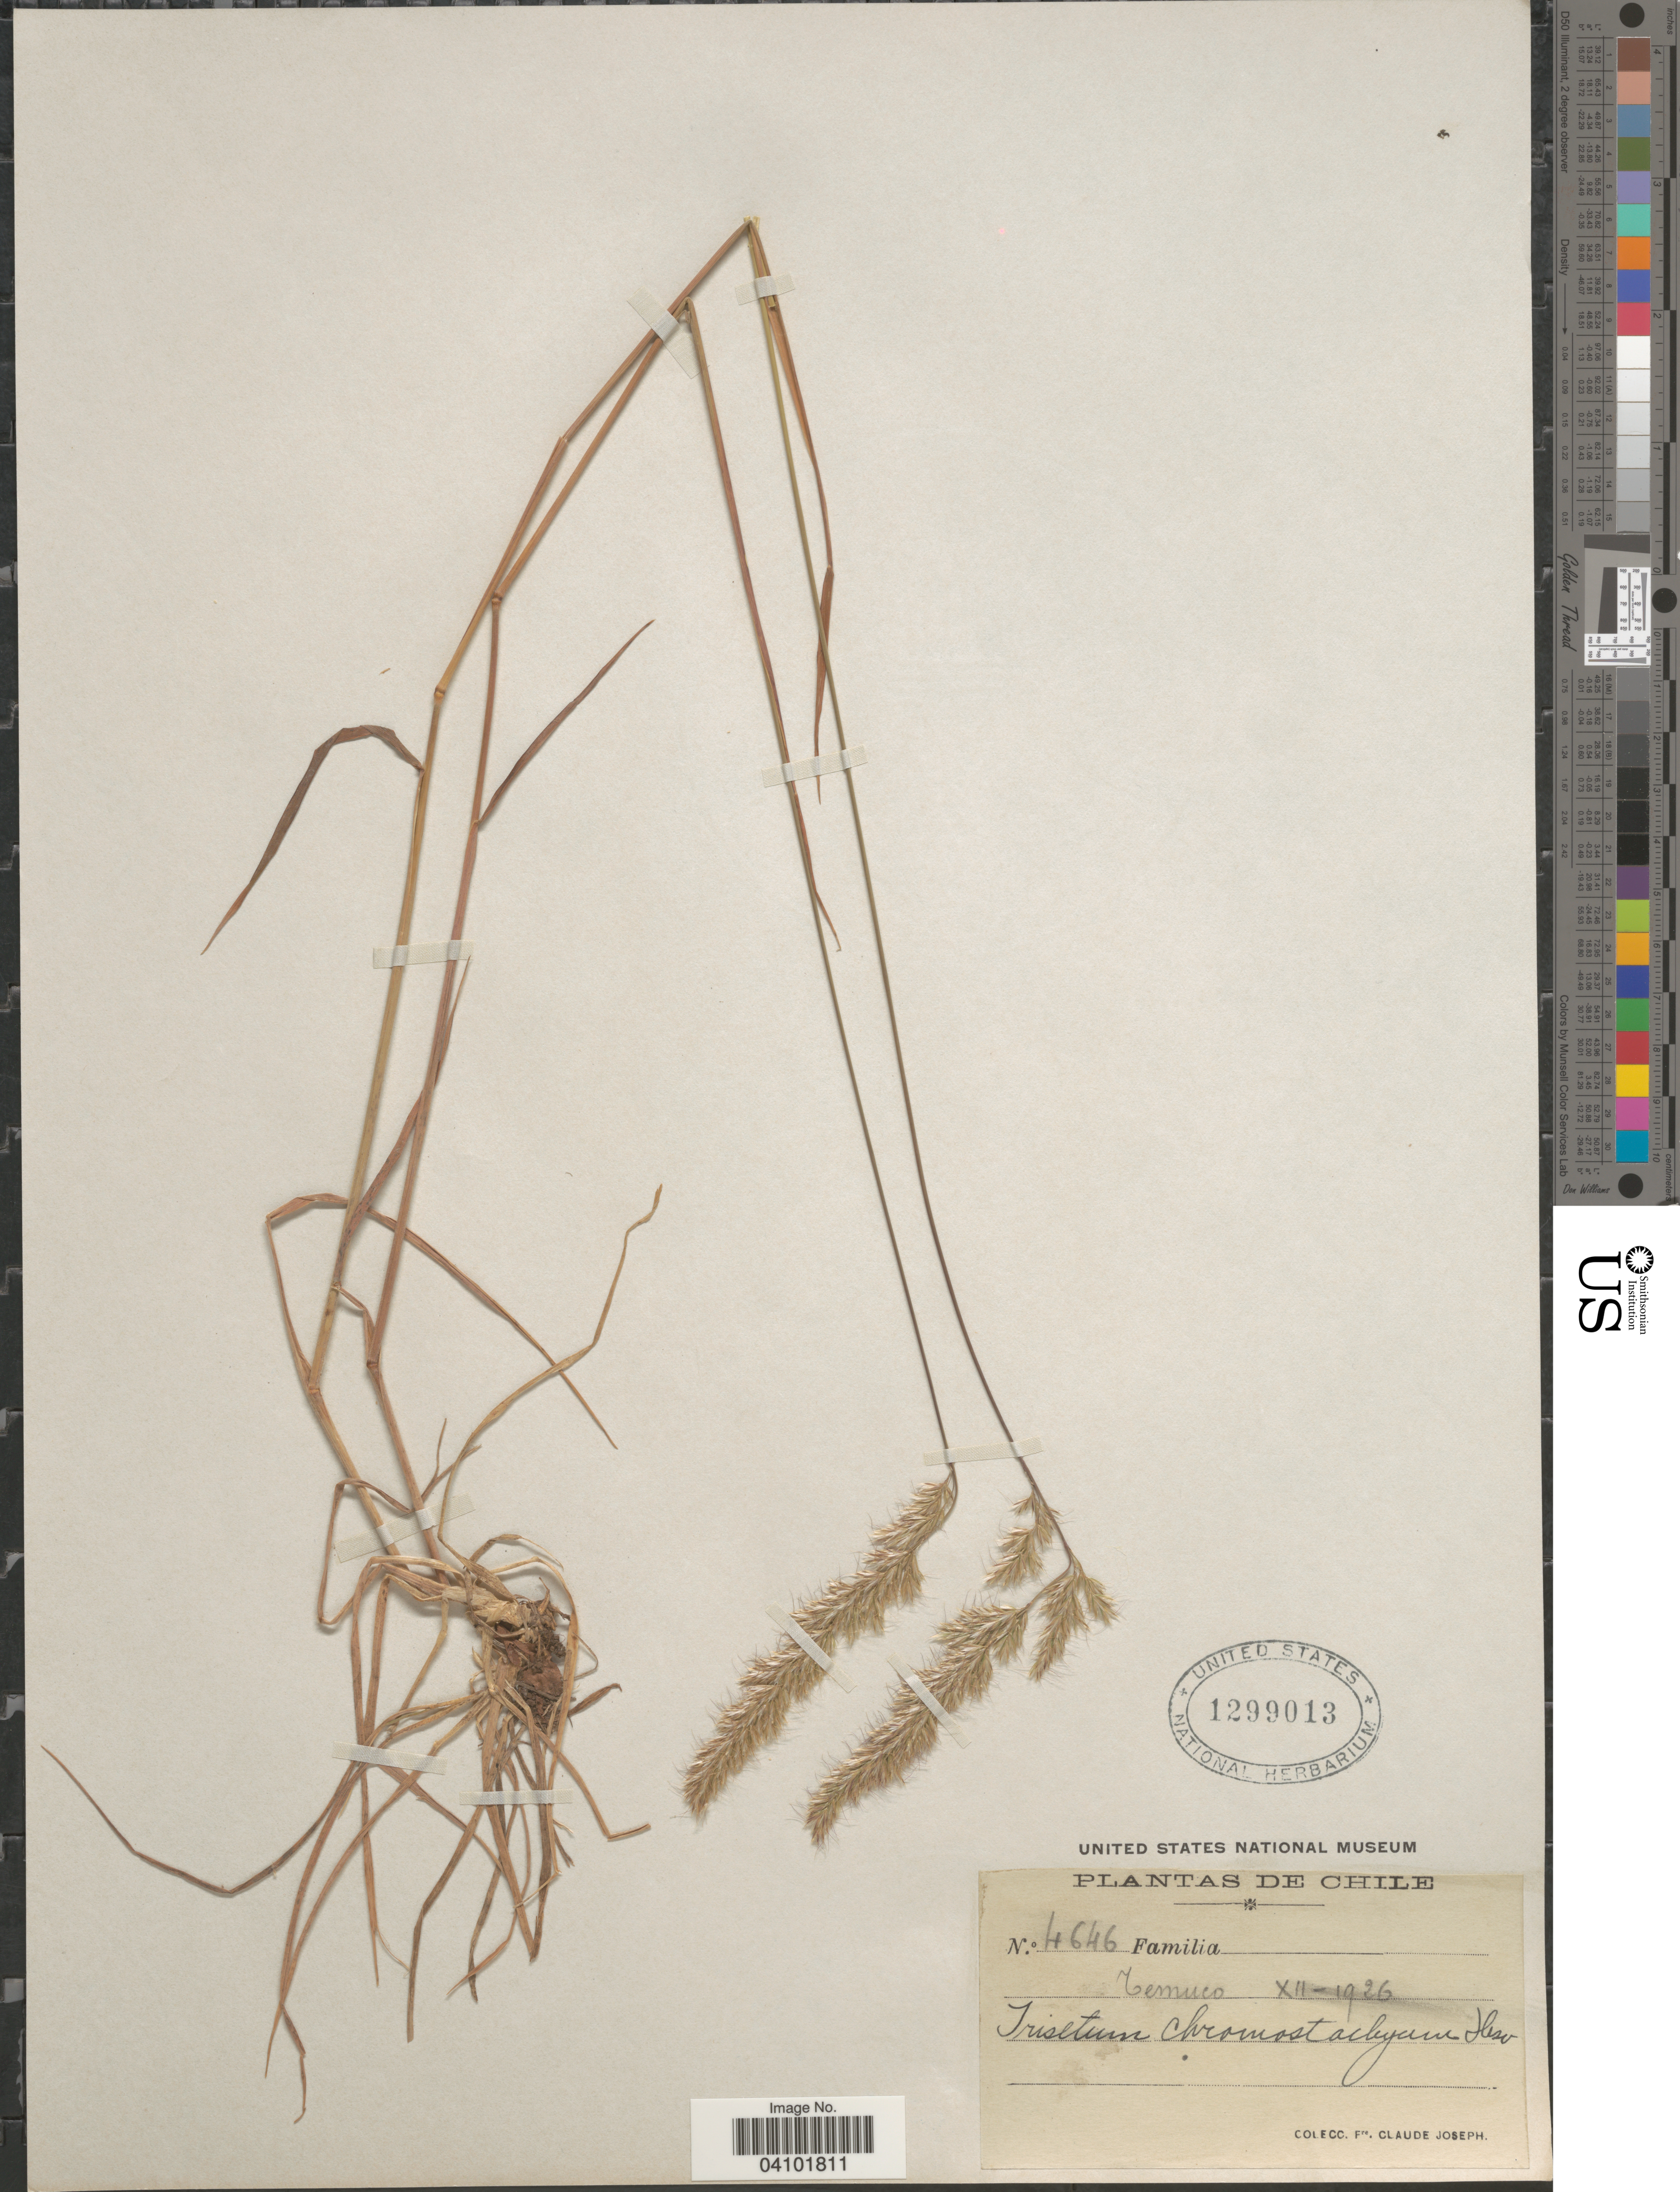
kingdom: Plantae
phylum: Tracheophyta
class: Liliopsida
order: Poales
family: Poaceae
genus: Koeleria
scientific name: Koeleria caudulata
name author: (Trin.) Griseb.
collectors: Bro. Claude-Joseph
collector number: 4646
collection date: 1926-12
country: Chile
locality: Temuco.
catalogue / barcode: US 1299013